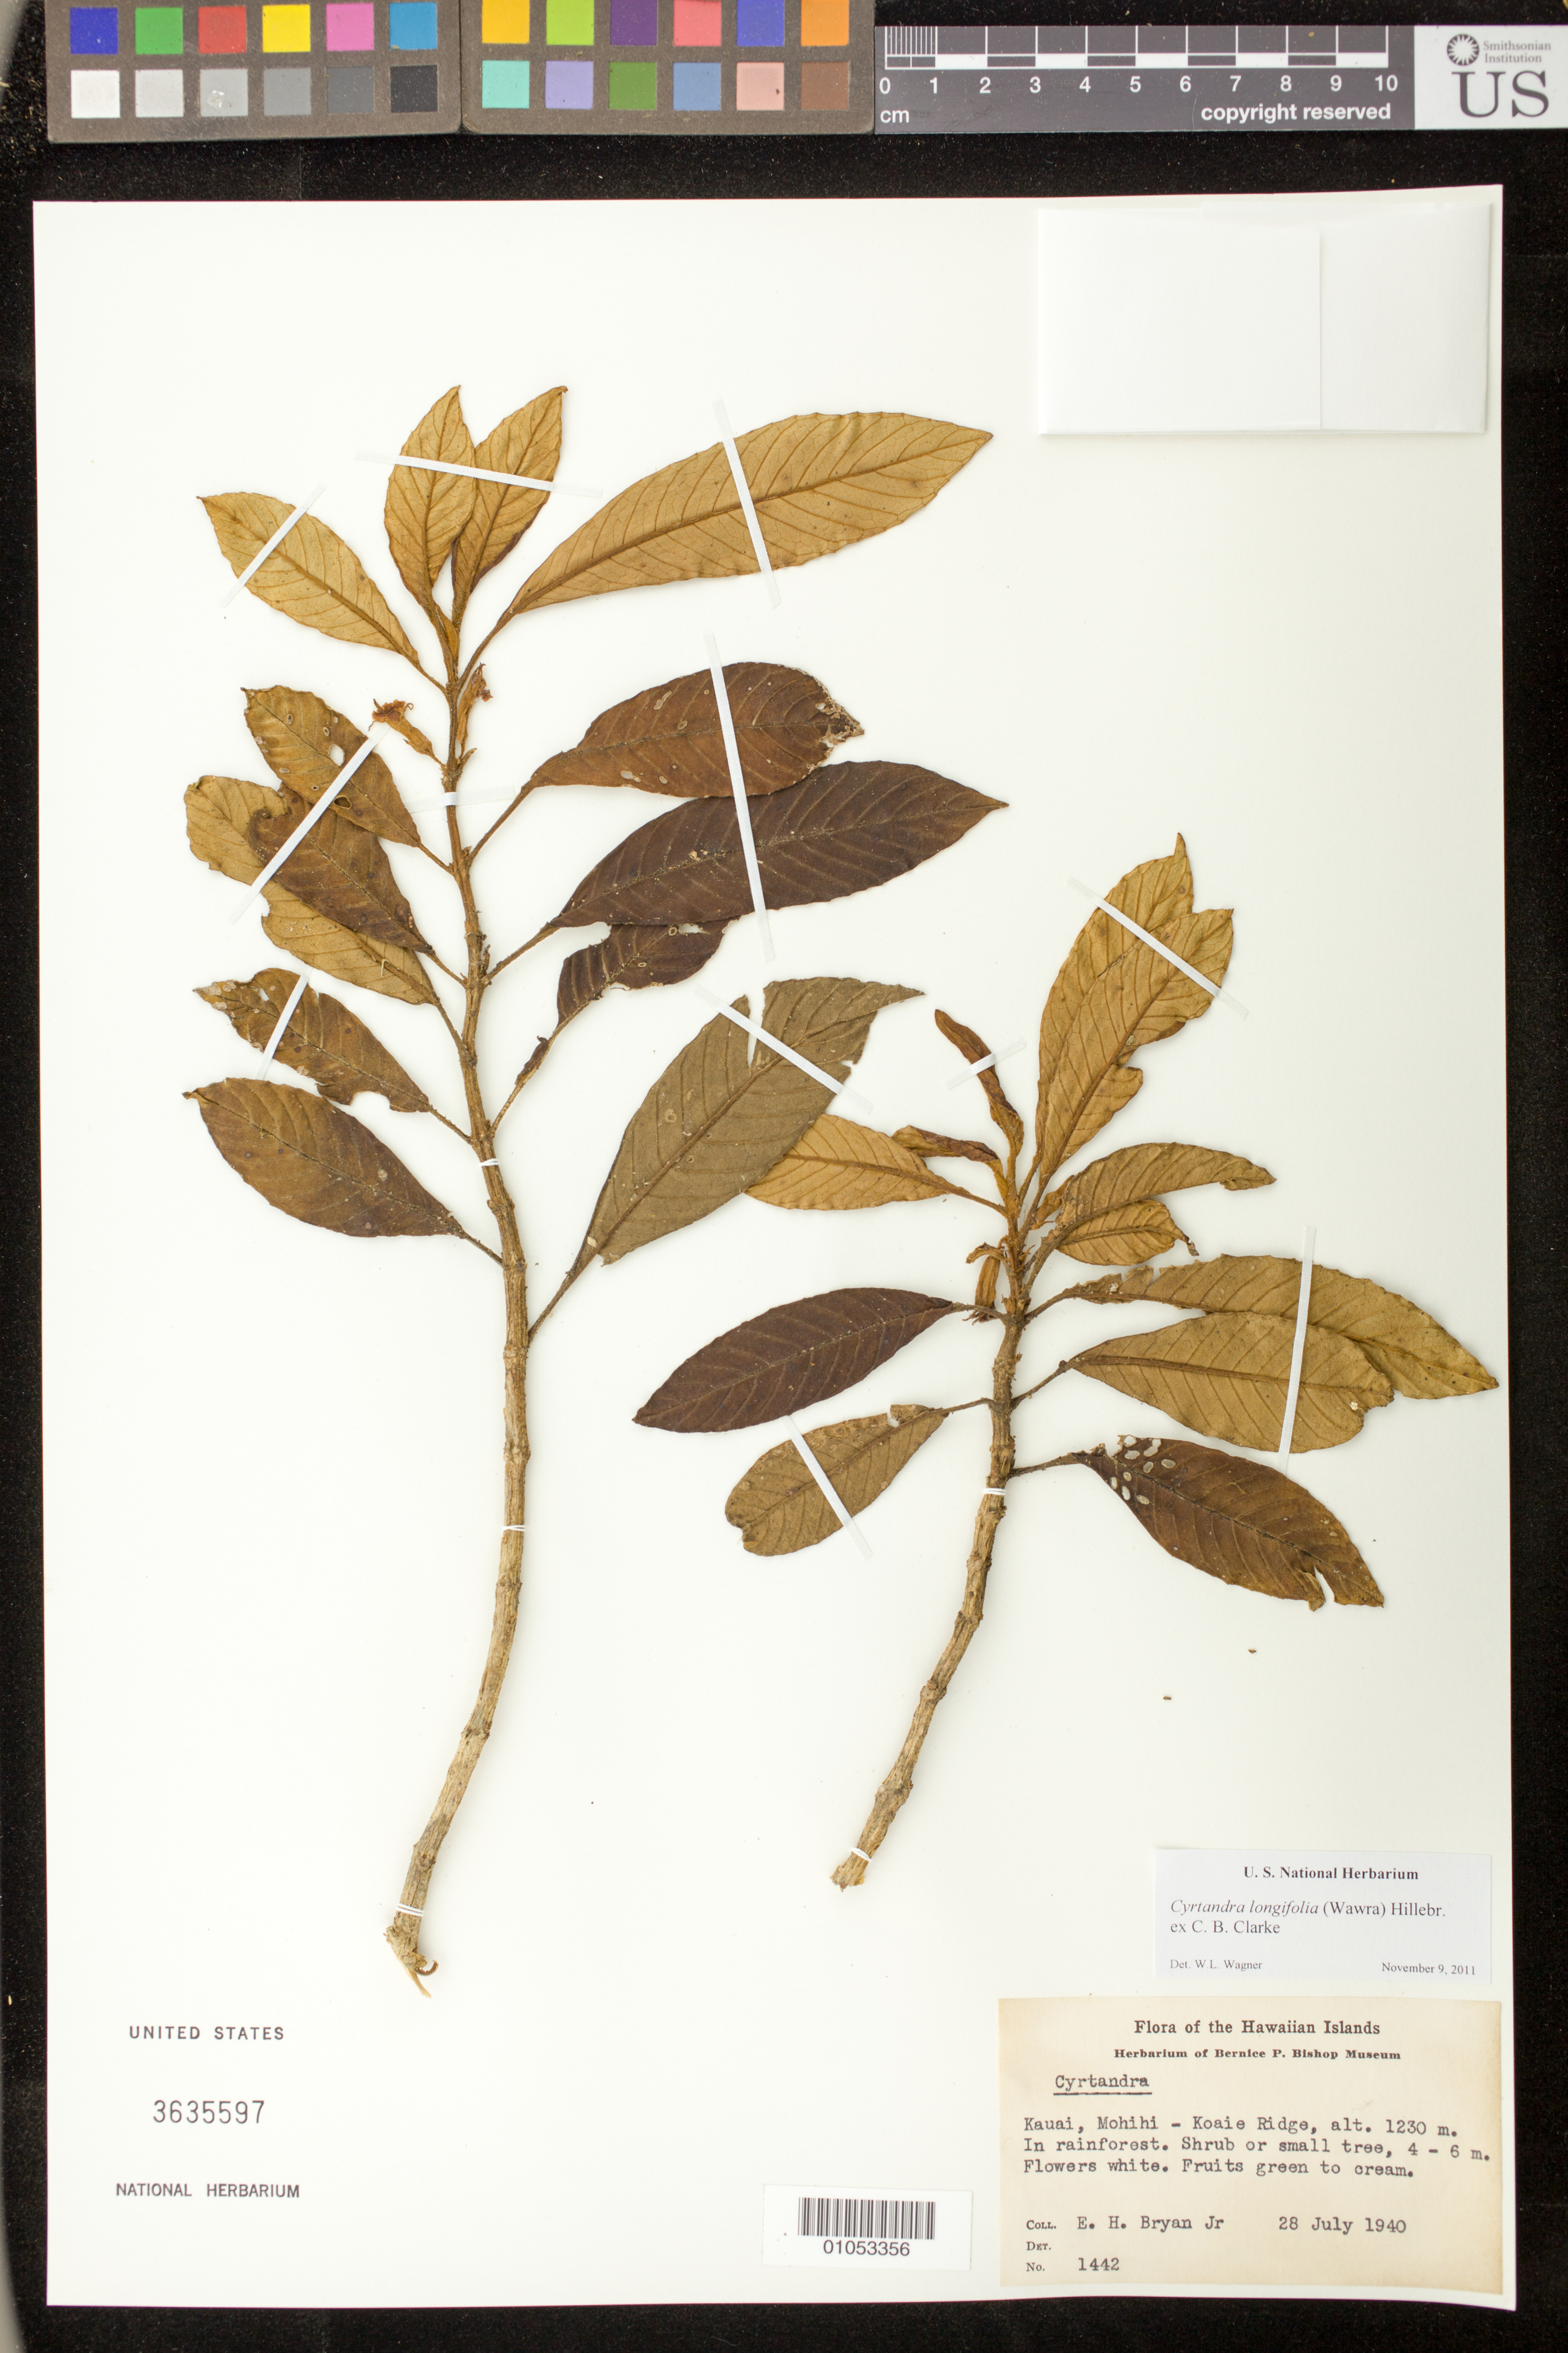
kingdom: Plantae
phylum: Tracheophyta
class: Magnoliopsida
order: Lamiales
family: Gesneriaceae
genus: Cyrtandra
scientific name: Cyrtandra longiflora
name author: J.W. Moore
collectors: E. Bryan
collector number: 1442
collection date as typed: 28 Jul 1940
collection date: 1940-07-28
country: United States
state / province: Hawaii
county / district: Kauai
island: Kaua'i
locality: Mohihi-Koaie ridge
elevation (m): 1230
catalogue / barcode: US 3635597